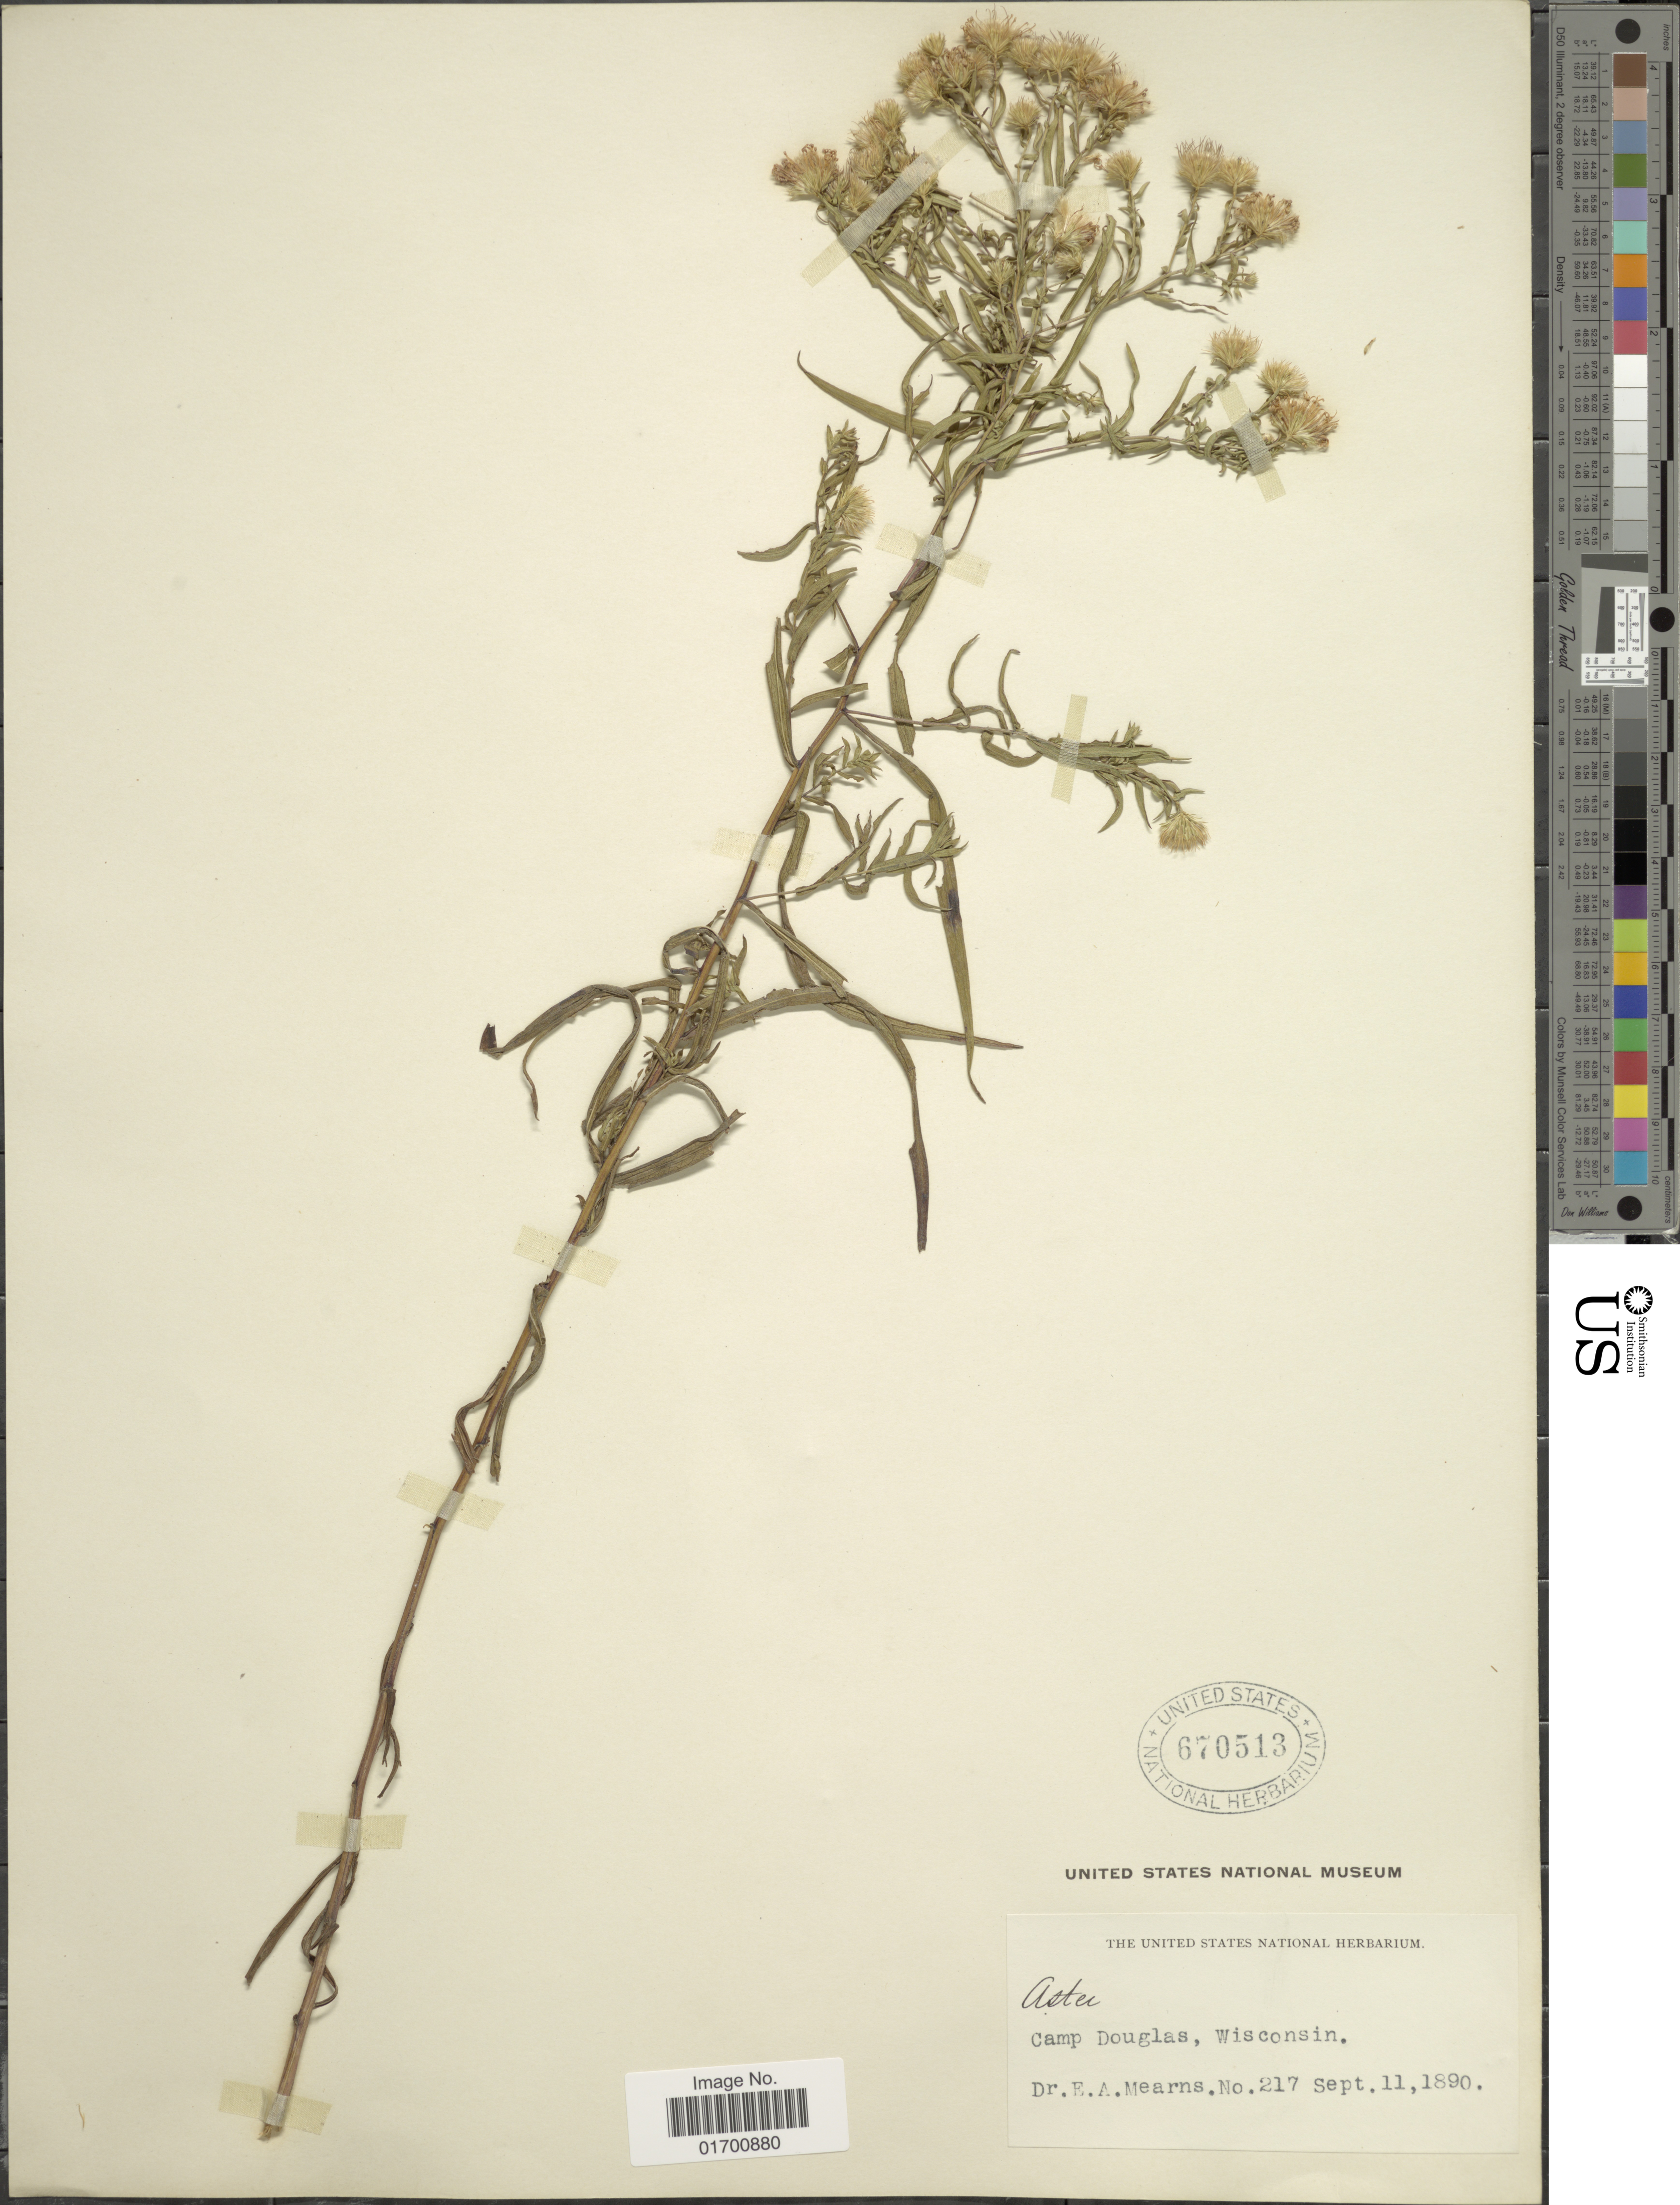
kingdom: Plantae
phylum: Tracheophyta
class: Magnoliopsida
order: Asterales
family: Asteraceae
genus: Symphyotrichum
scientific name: Symphyotrichum x longulum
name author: (E. Sheld.) G.L. Nesom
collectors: E. A. Mearns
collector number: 217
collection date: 1890-09-11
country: United States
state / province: Wisconsin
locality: Camp Douglas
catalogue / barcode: US 670513